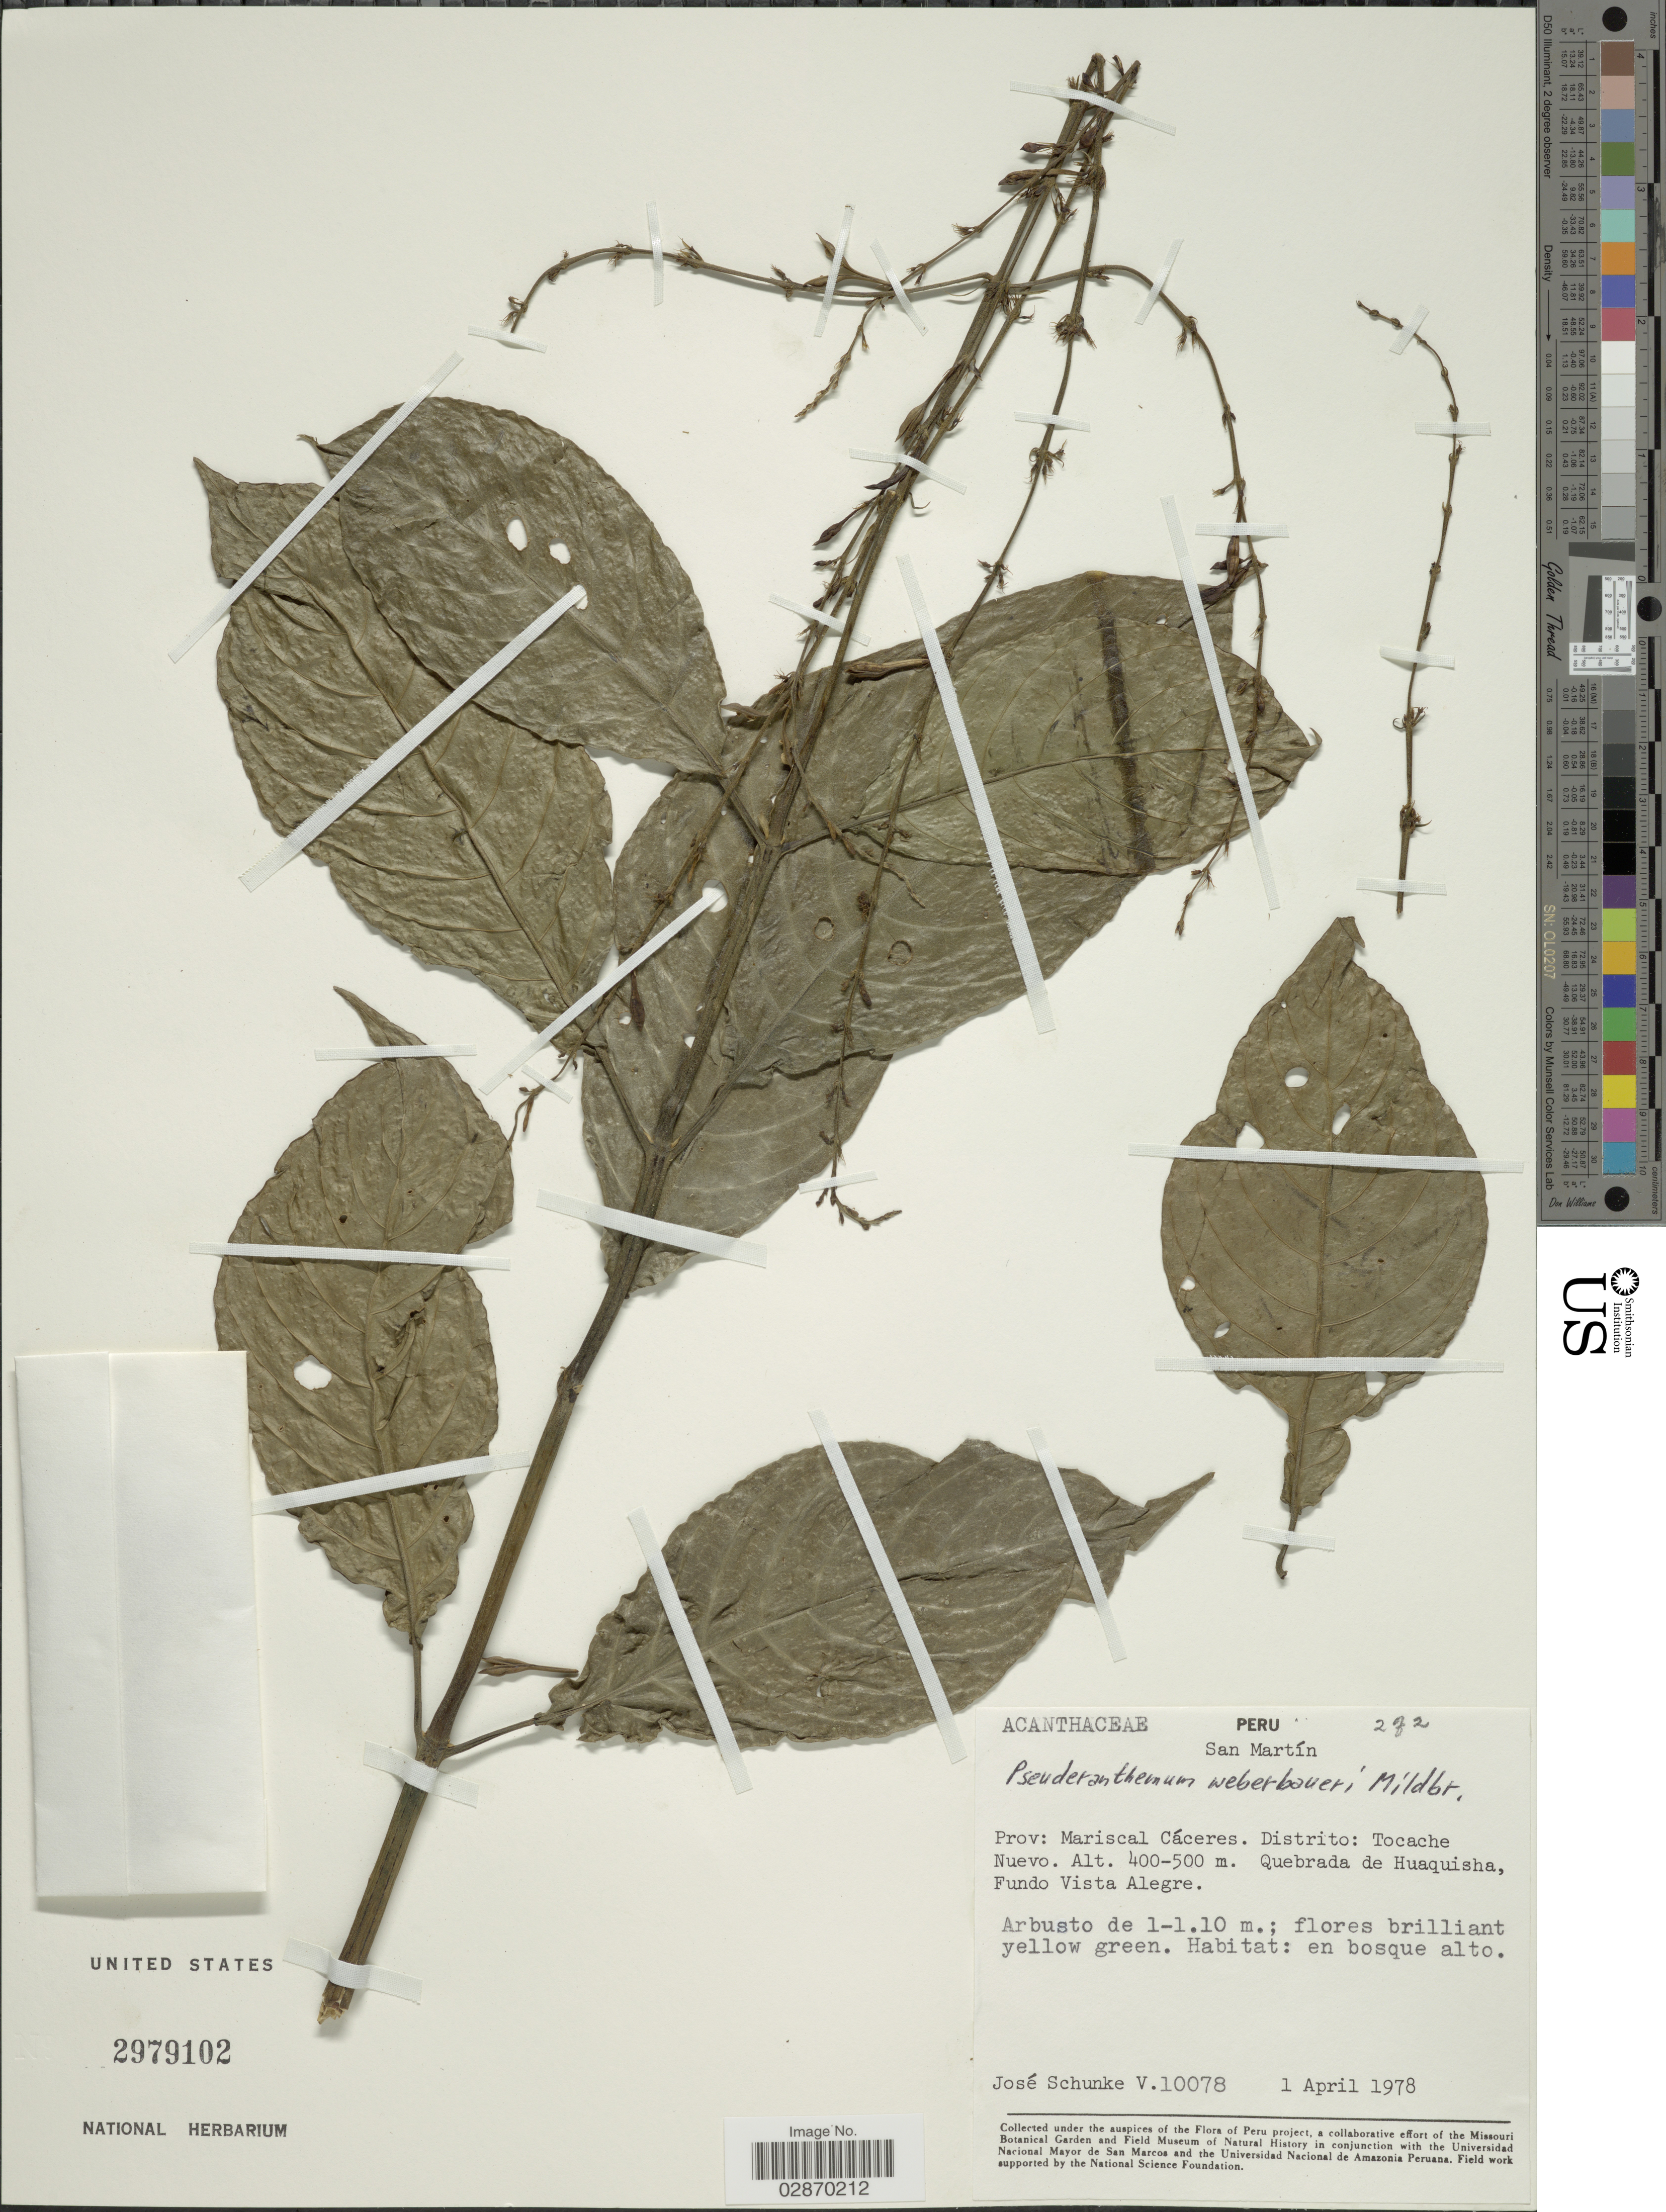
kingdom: Plantae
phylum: Tracheophyta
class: Magnoliopsida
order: Lamiales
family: Acanthaceae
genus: Pseuderanthemum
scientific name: Pseuderanthemum sp.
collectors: J. Schunke Vigo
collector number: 10078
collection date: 1978-04-01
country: Peru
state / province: San Martín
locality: San Martín. Prov: Mariscal Cáceres. Distrito: Tocache Nuevo. Quebrada de Huaquisha, Fundo Vista Alegre.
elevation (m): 400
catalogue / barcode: US 2979102